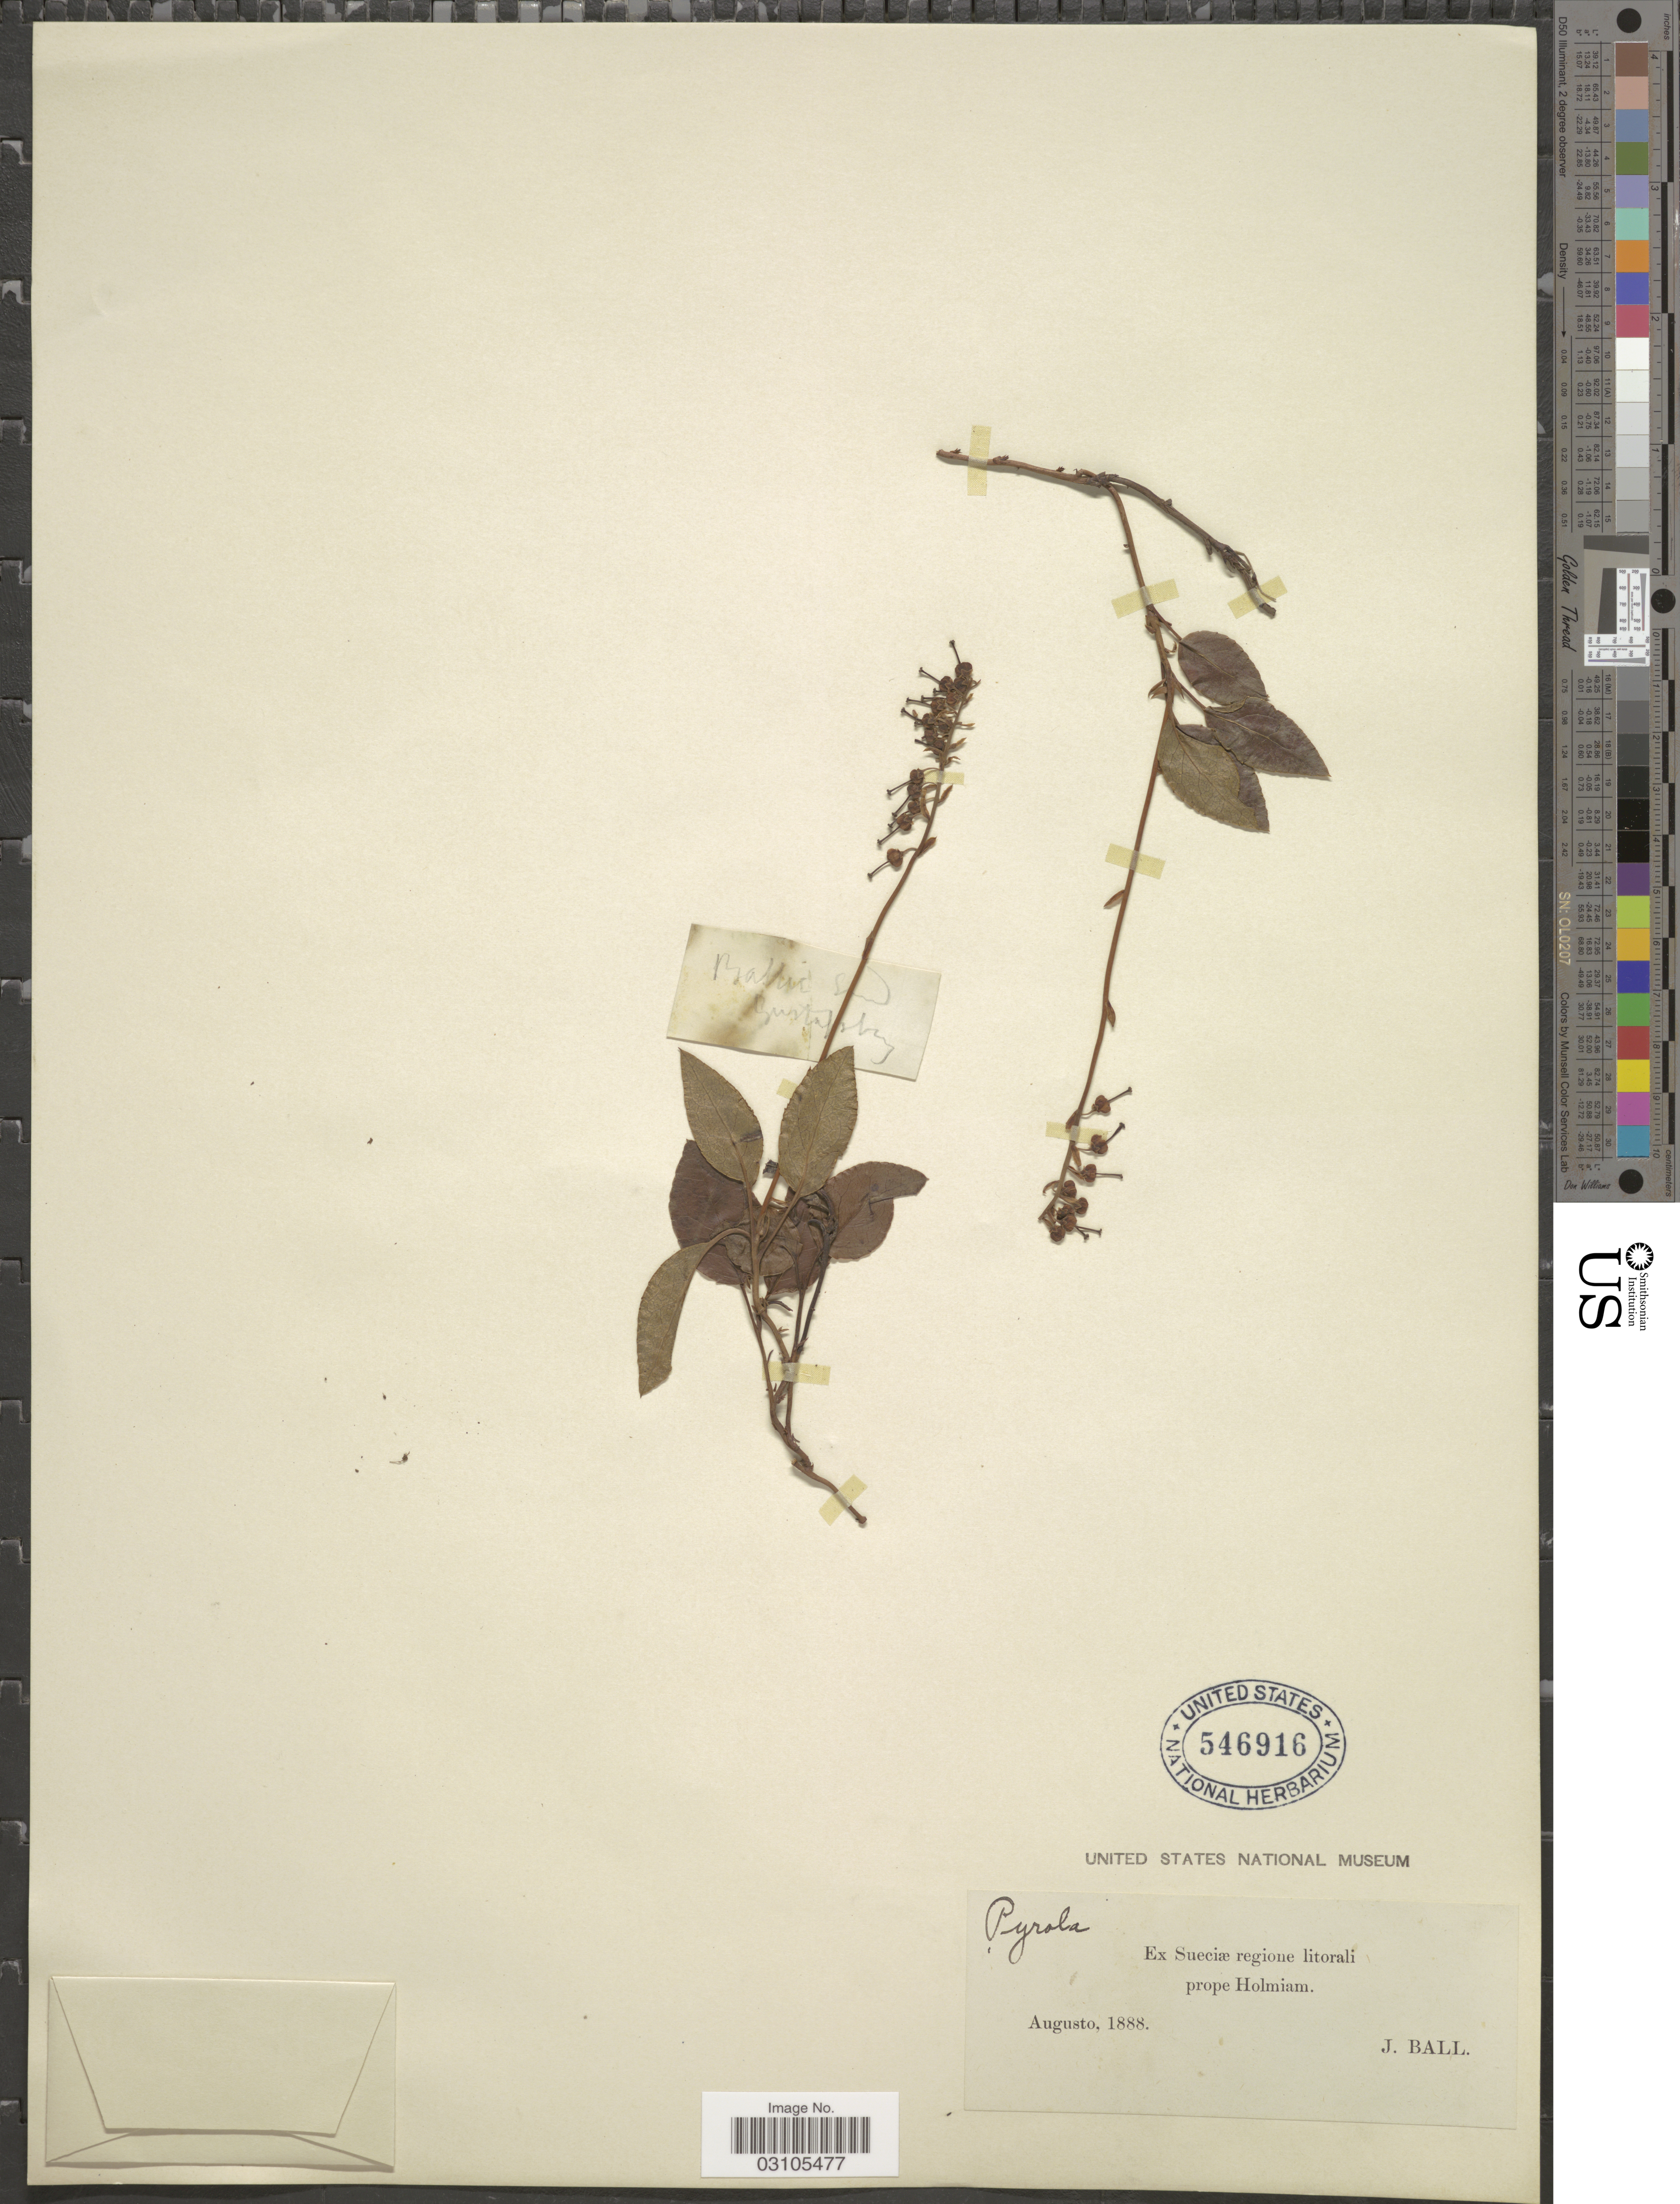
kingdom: Plantae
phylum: Tracheophyta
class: Magnoliopsida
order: Ericales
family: Ericaceae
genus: Orthilia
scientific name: Orthilia secunda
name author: (L.) House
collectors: J. Ball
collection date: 1888-08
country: Sweden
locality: Ex Sueciæ regione litorali prope Holmiam.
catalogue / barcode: US 546916